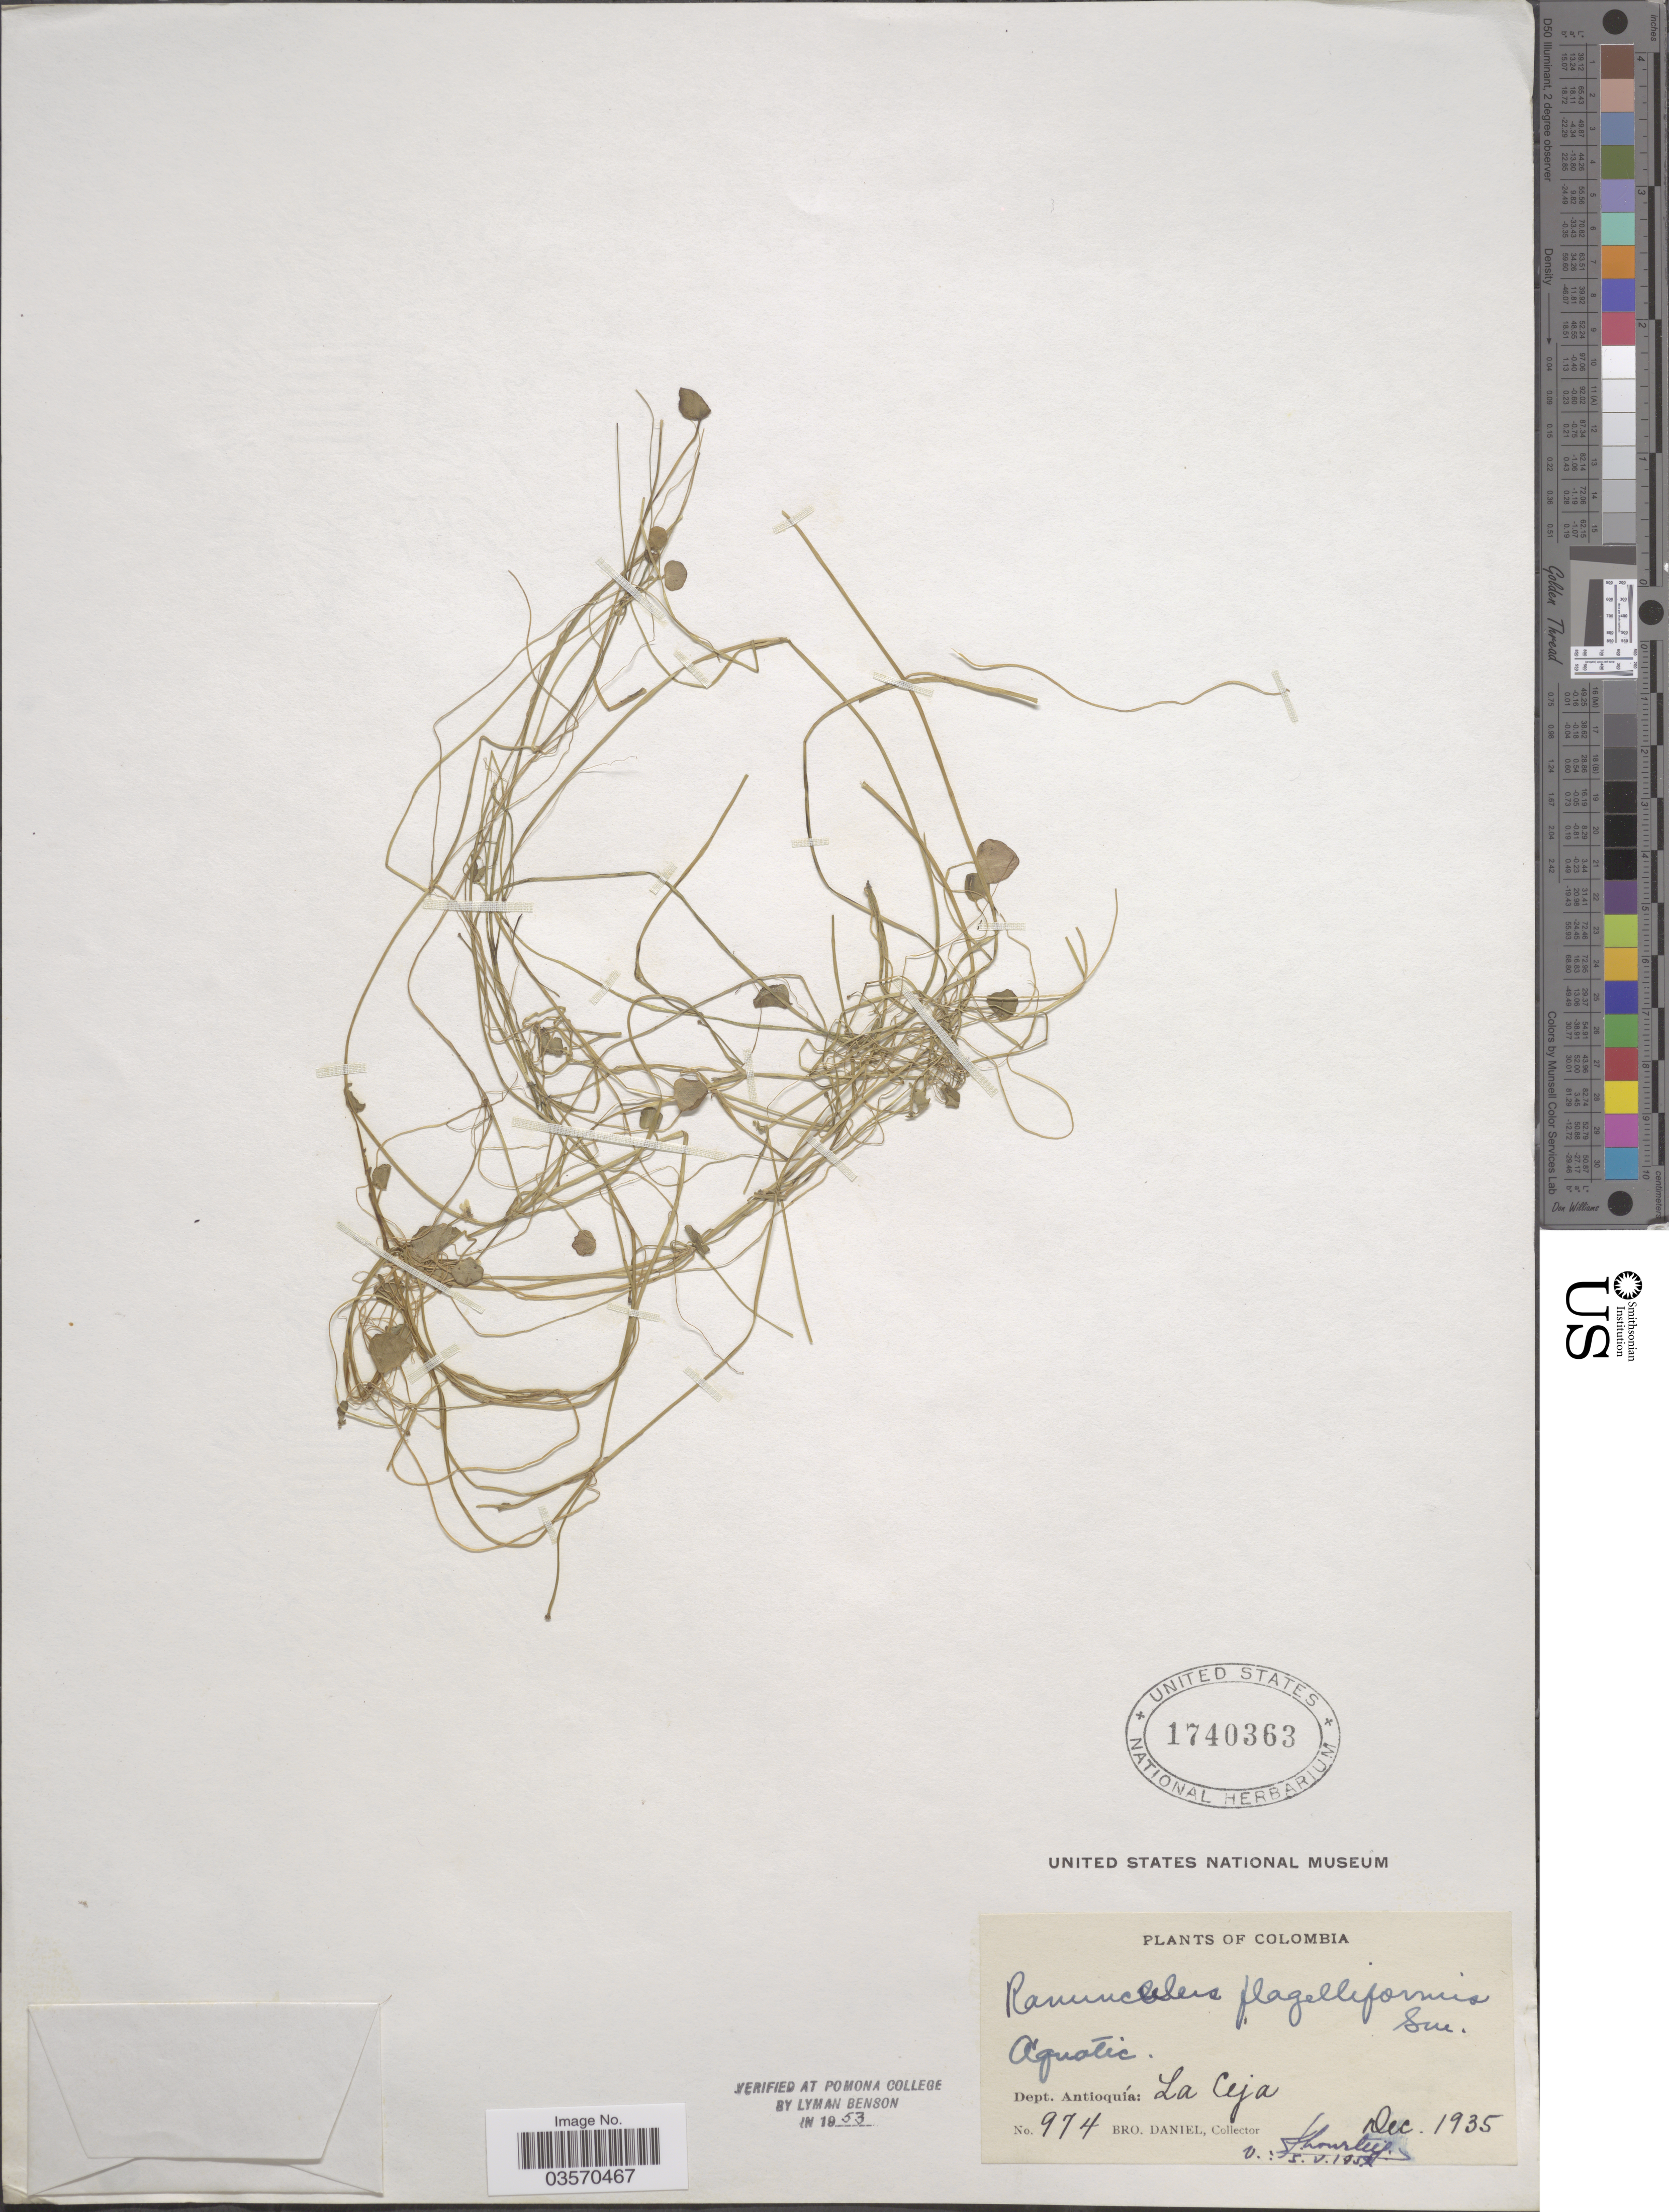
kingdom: Plantae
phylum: Tracheophyta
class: Magnoliopsida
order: Ranunculales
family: Ranunculaceae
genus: Ranunculus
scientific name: Ranunculus flagelliformis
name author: Sm.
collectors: Bro. Daniel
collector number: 974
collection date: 1935-12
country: Colombia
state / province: Antioquia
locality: Dept. Antioquía: La Ceja.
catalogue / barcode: US 1740363